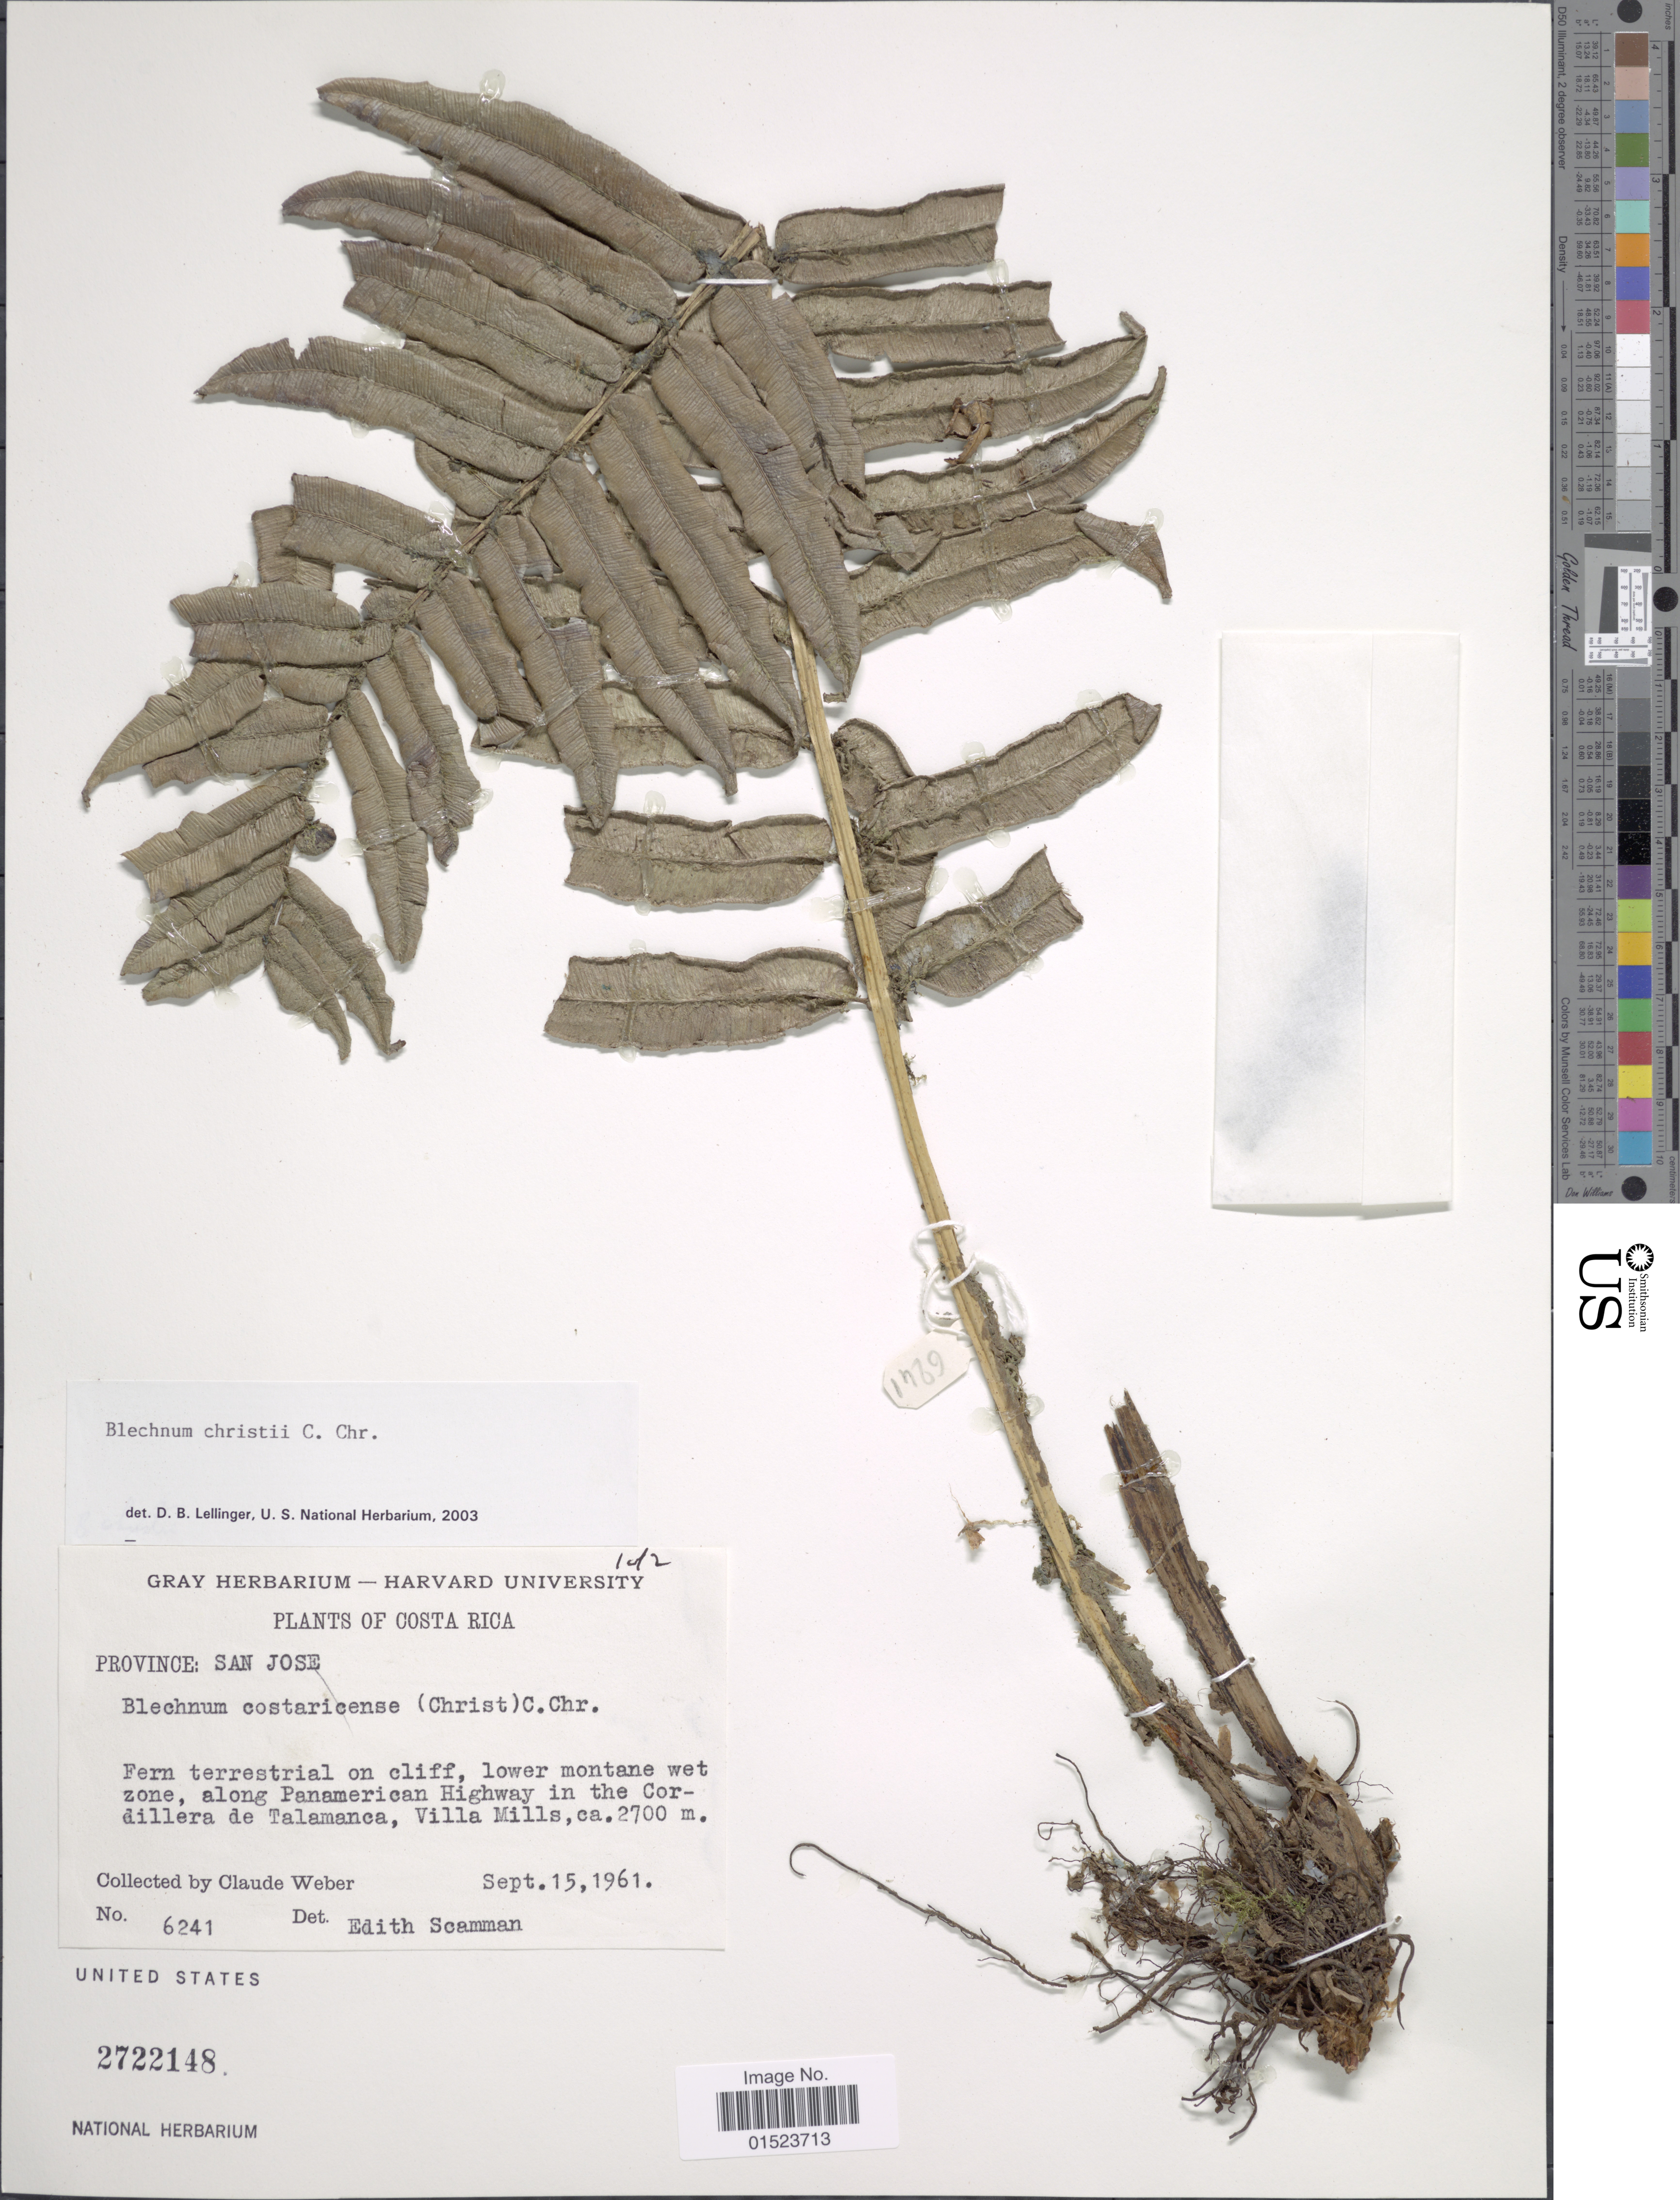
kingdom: Plantae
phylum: Tracheophyta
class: Polypodiopsida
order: Polypodiales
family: Blechnaceae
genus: Blechnum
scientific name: Blechnum christii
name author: C. Chr.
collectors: C. Weber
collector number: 6241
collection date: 1961-09-15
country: Costa Rica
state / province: San José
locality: Along Panamerican Highway in the Cordillera de Talamanca, Villa Mills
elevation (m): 2700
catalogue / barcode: US 2722148